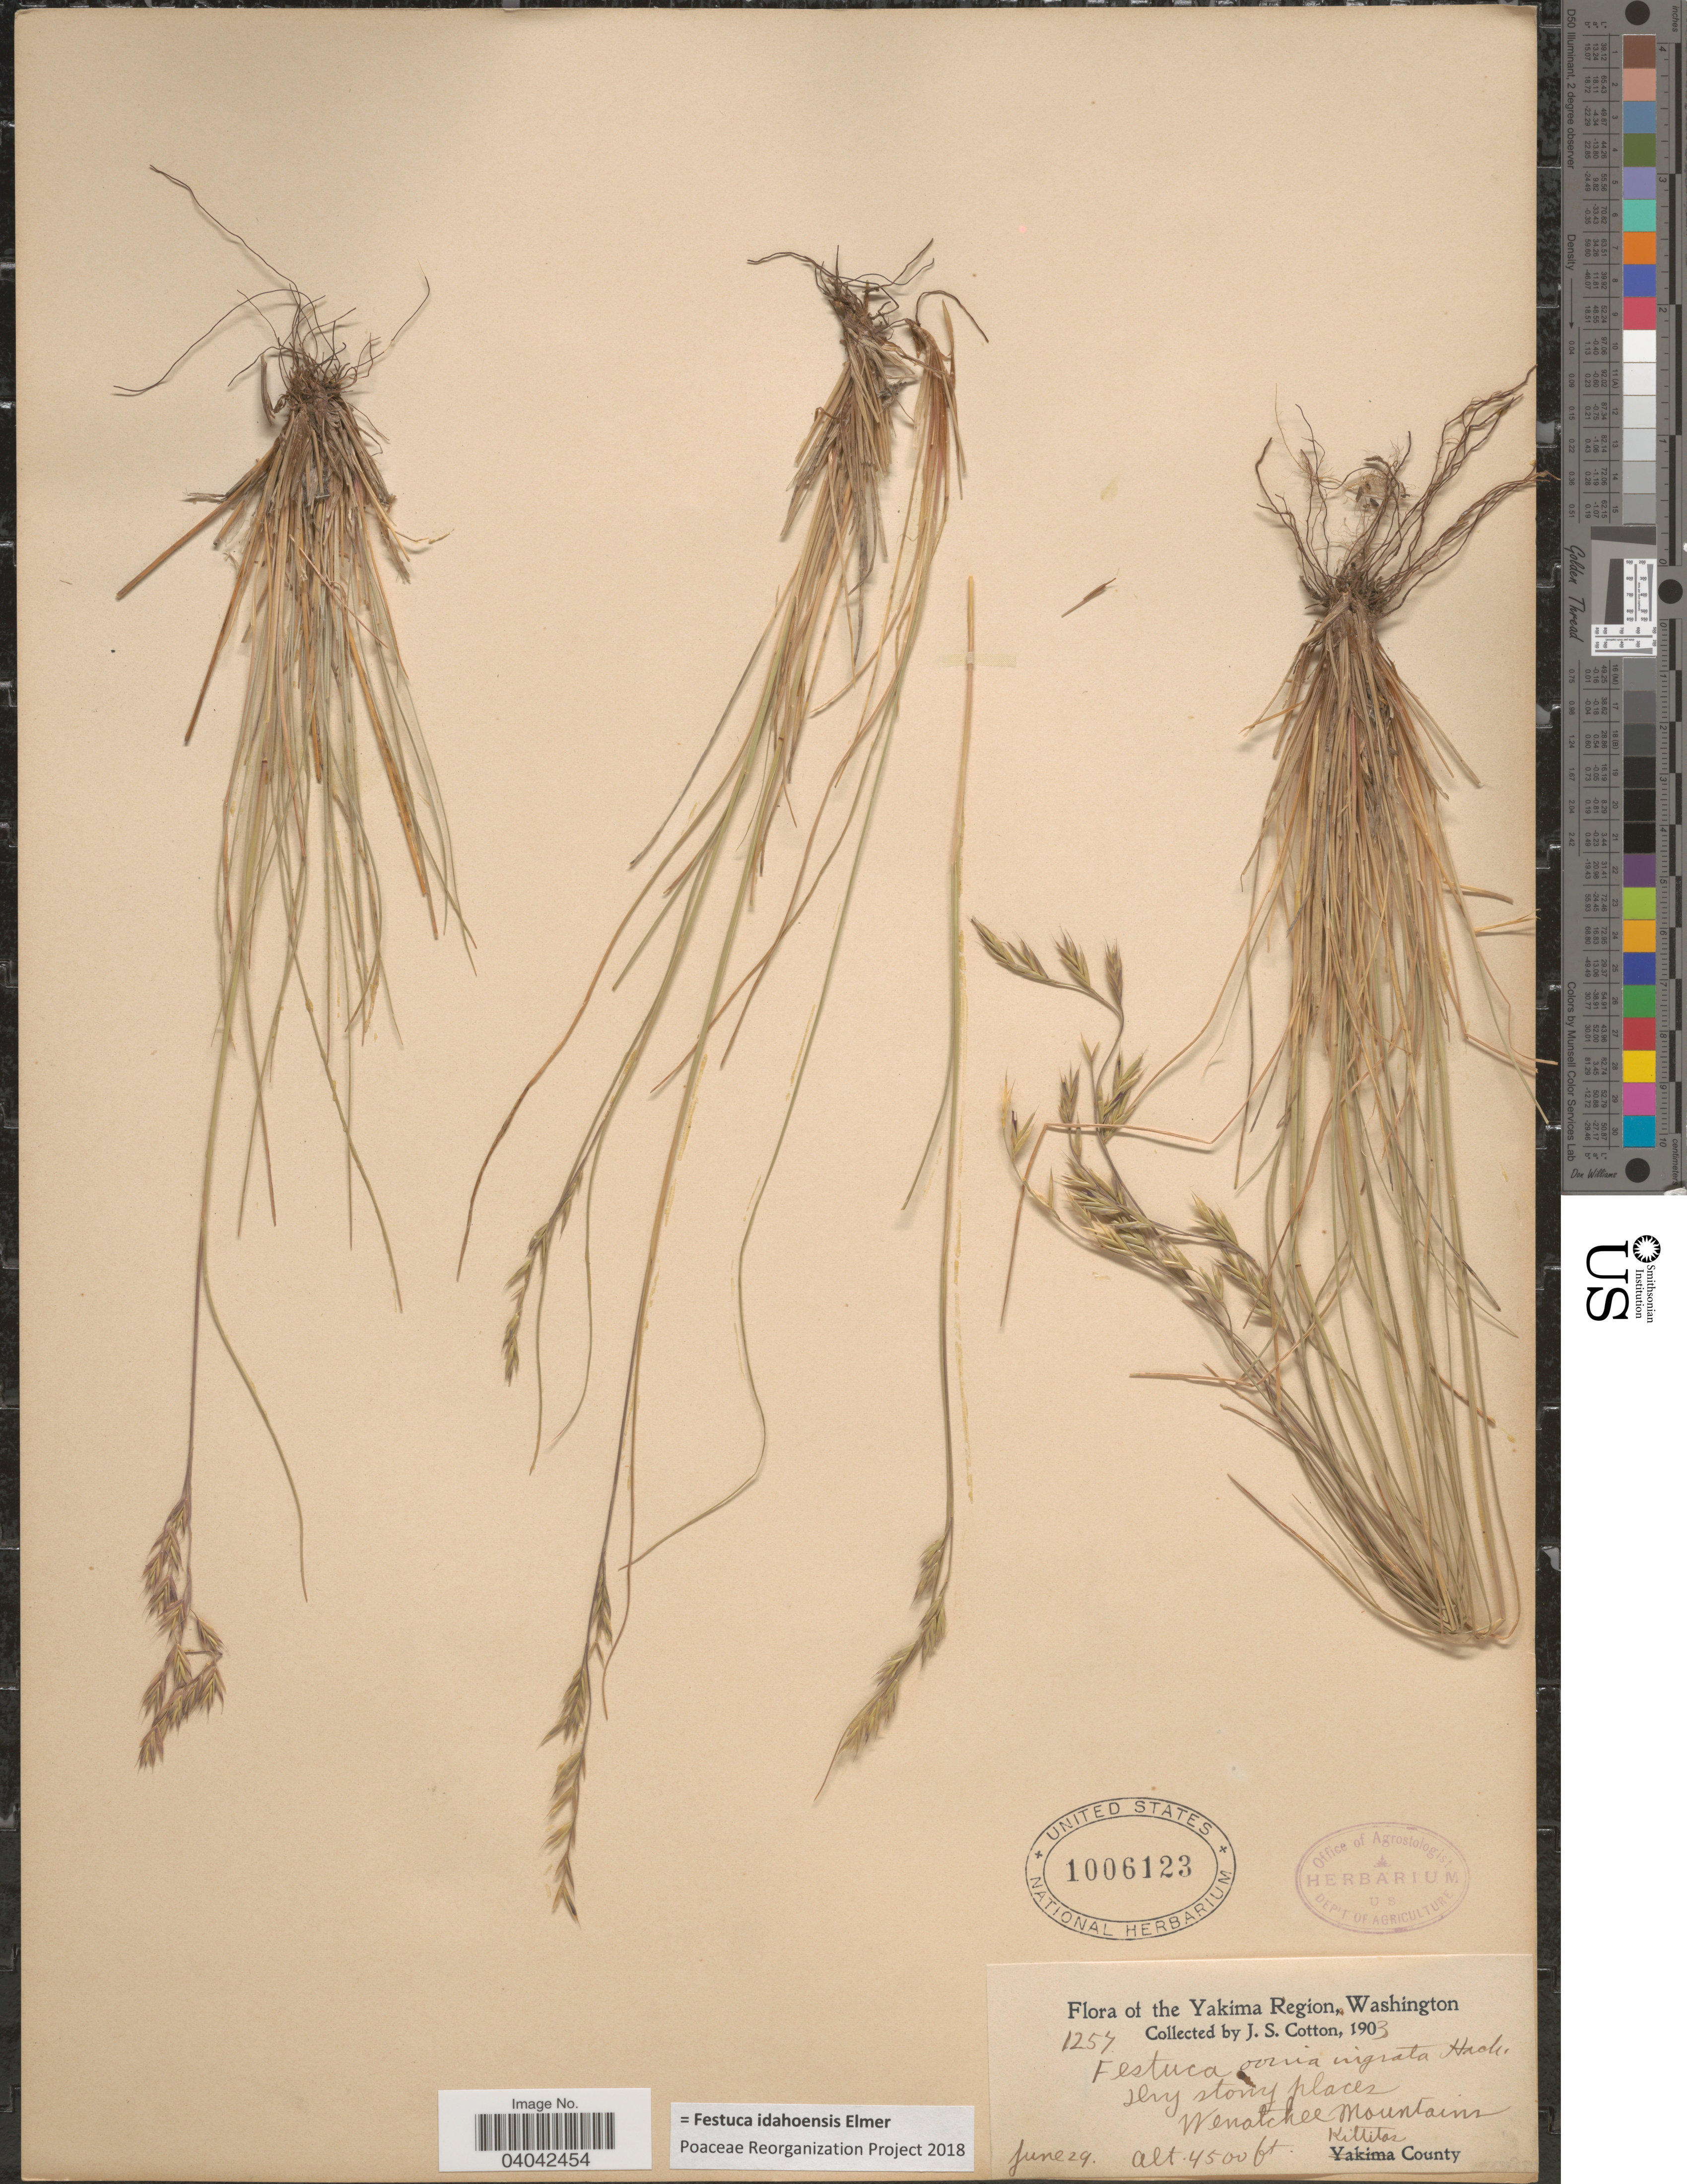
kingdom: Plantae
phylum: Tracheophyta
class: Liliopsida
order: Poales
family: Poaceae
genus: Festuca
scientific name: Festuca idahoensis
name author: Elmer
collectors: J. S. Cotton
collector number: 1257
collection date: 1903-06-29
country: United States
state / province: Washington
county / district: Kittitas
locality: The Yakima Region. Wenatchee Mountains. Kittitas County.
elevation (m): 1372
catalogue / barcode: US 1006123